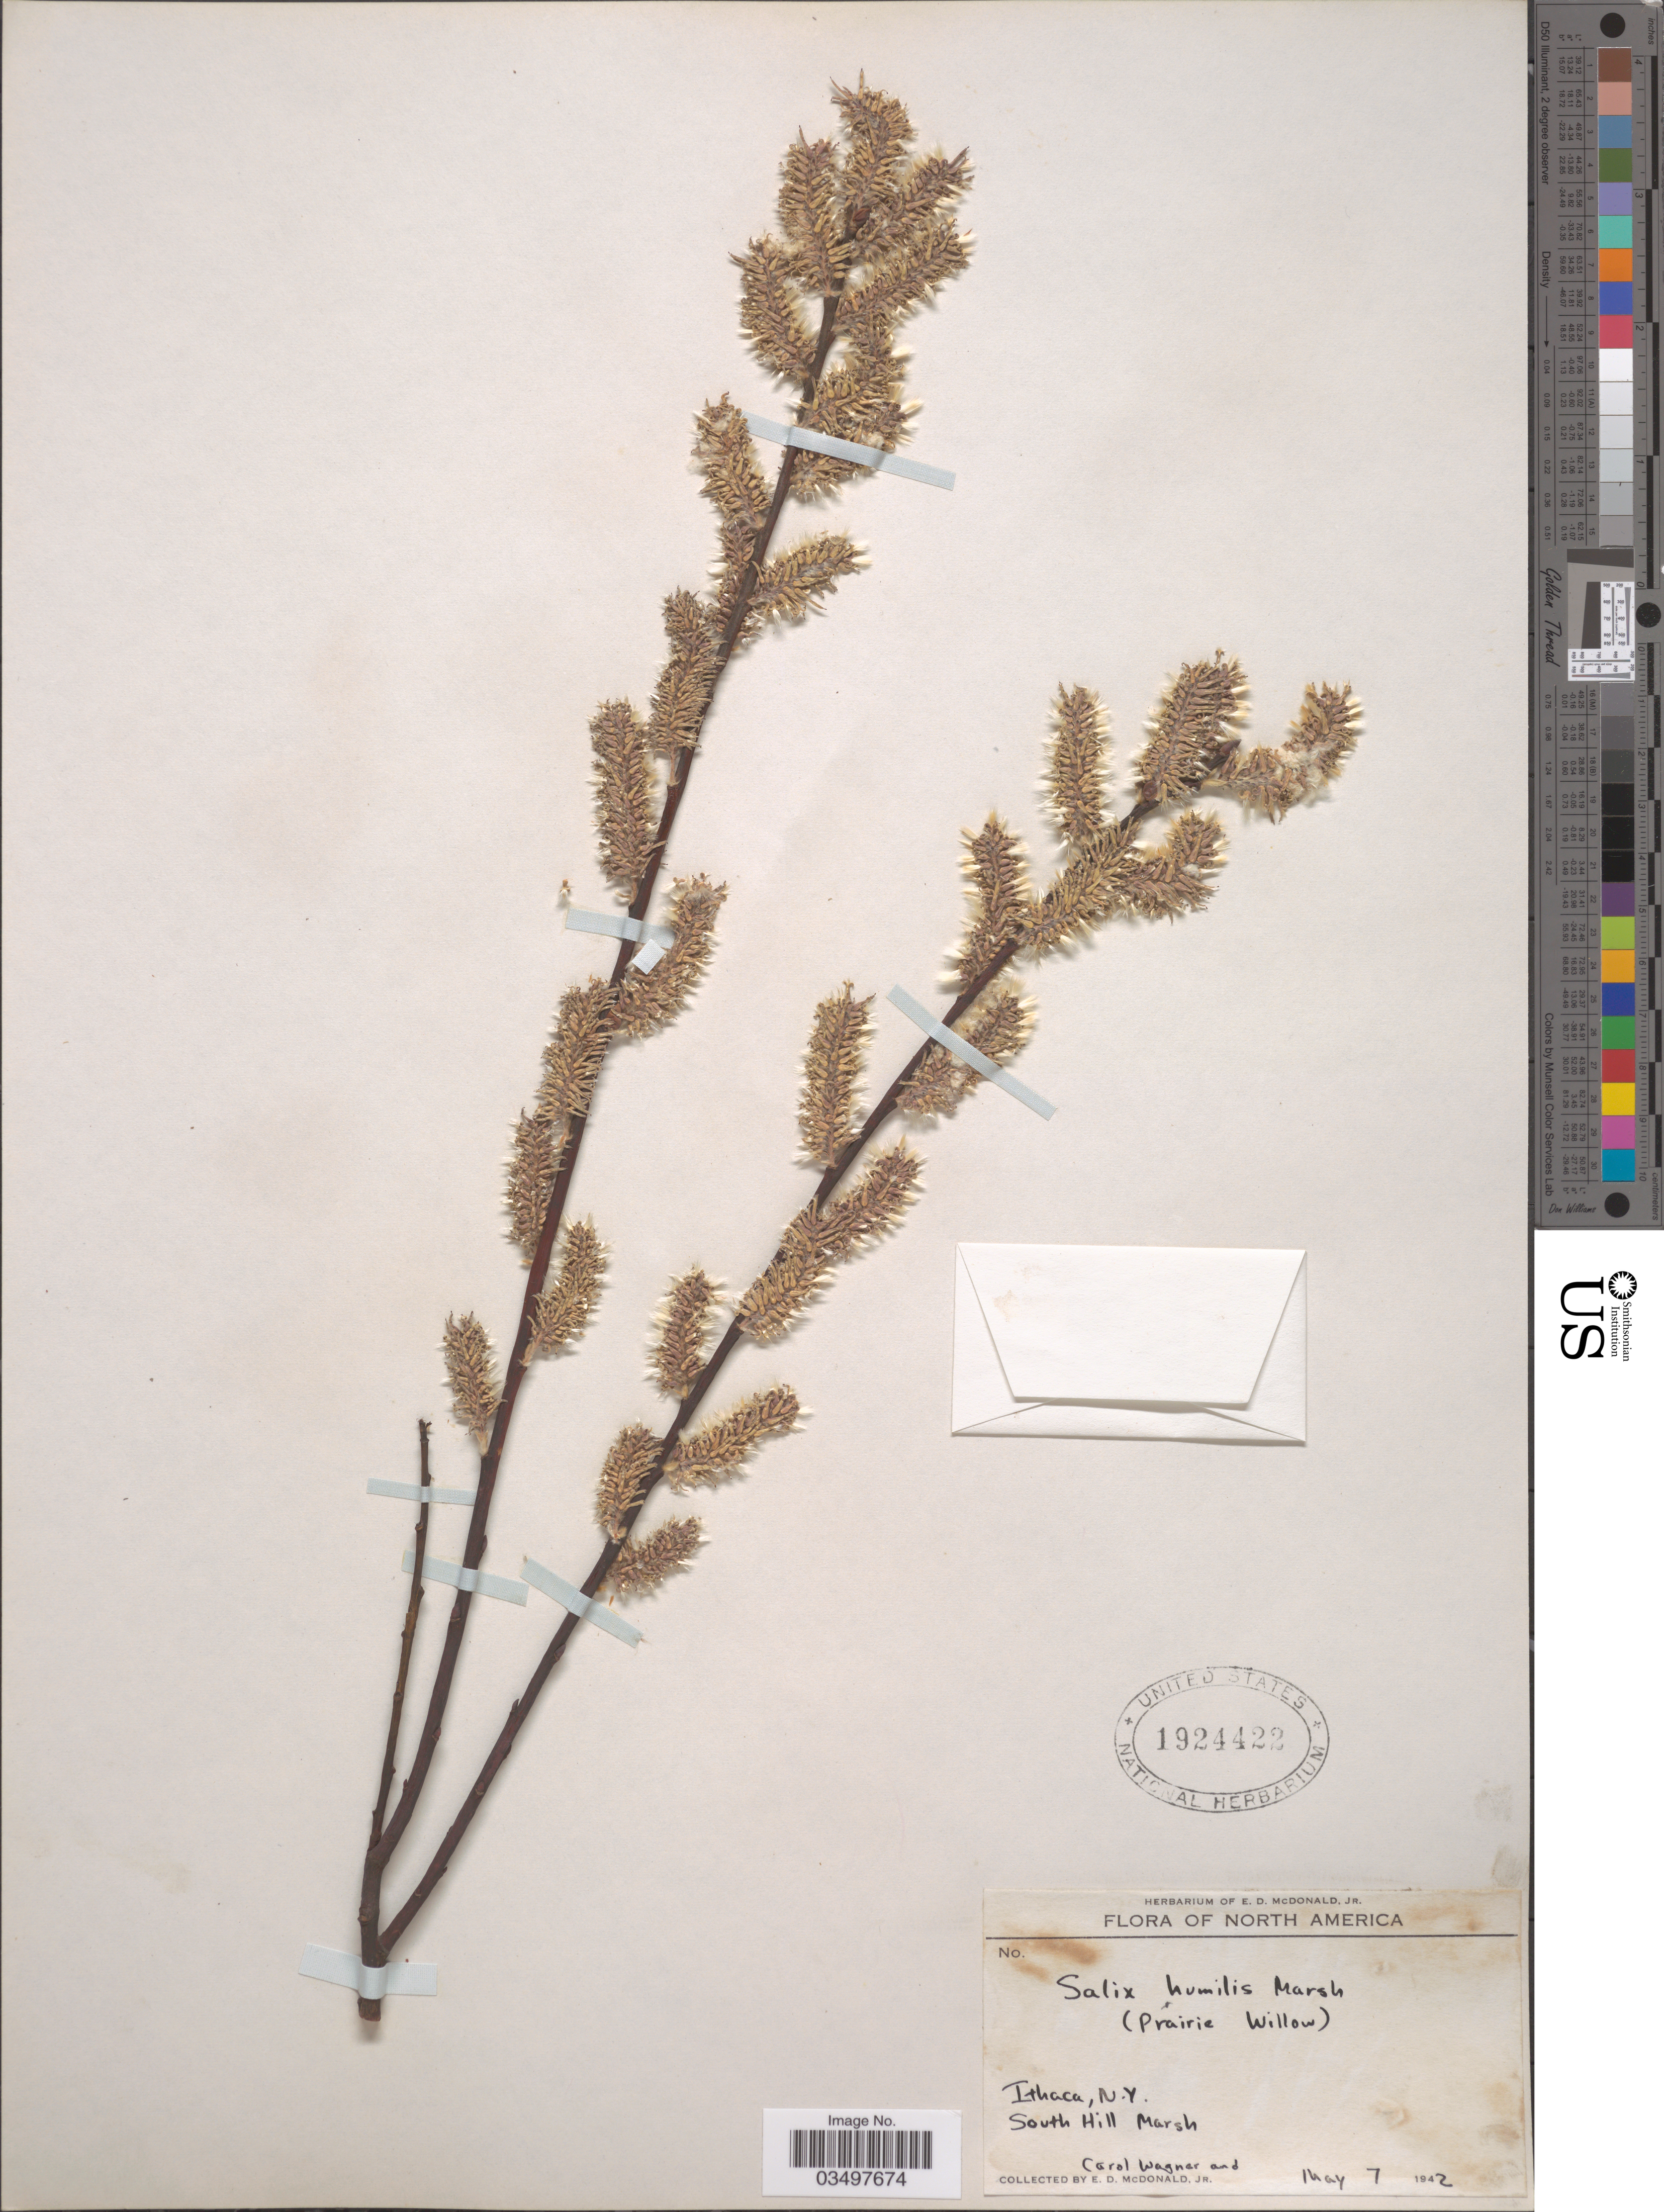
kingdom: Plantae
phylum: Tracheophyta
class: Magnoliopsida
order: Malpighiales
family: Salicaceae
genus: Salix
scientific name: Salix humilis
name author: Marshall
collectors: C. Wagner & E. D. McDonald Jr.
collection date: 1942-05-07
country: United States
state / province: New York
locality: Ithaca, South Hill Marsh.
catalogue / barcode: US 1924422